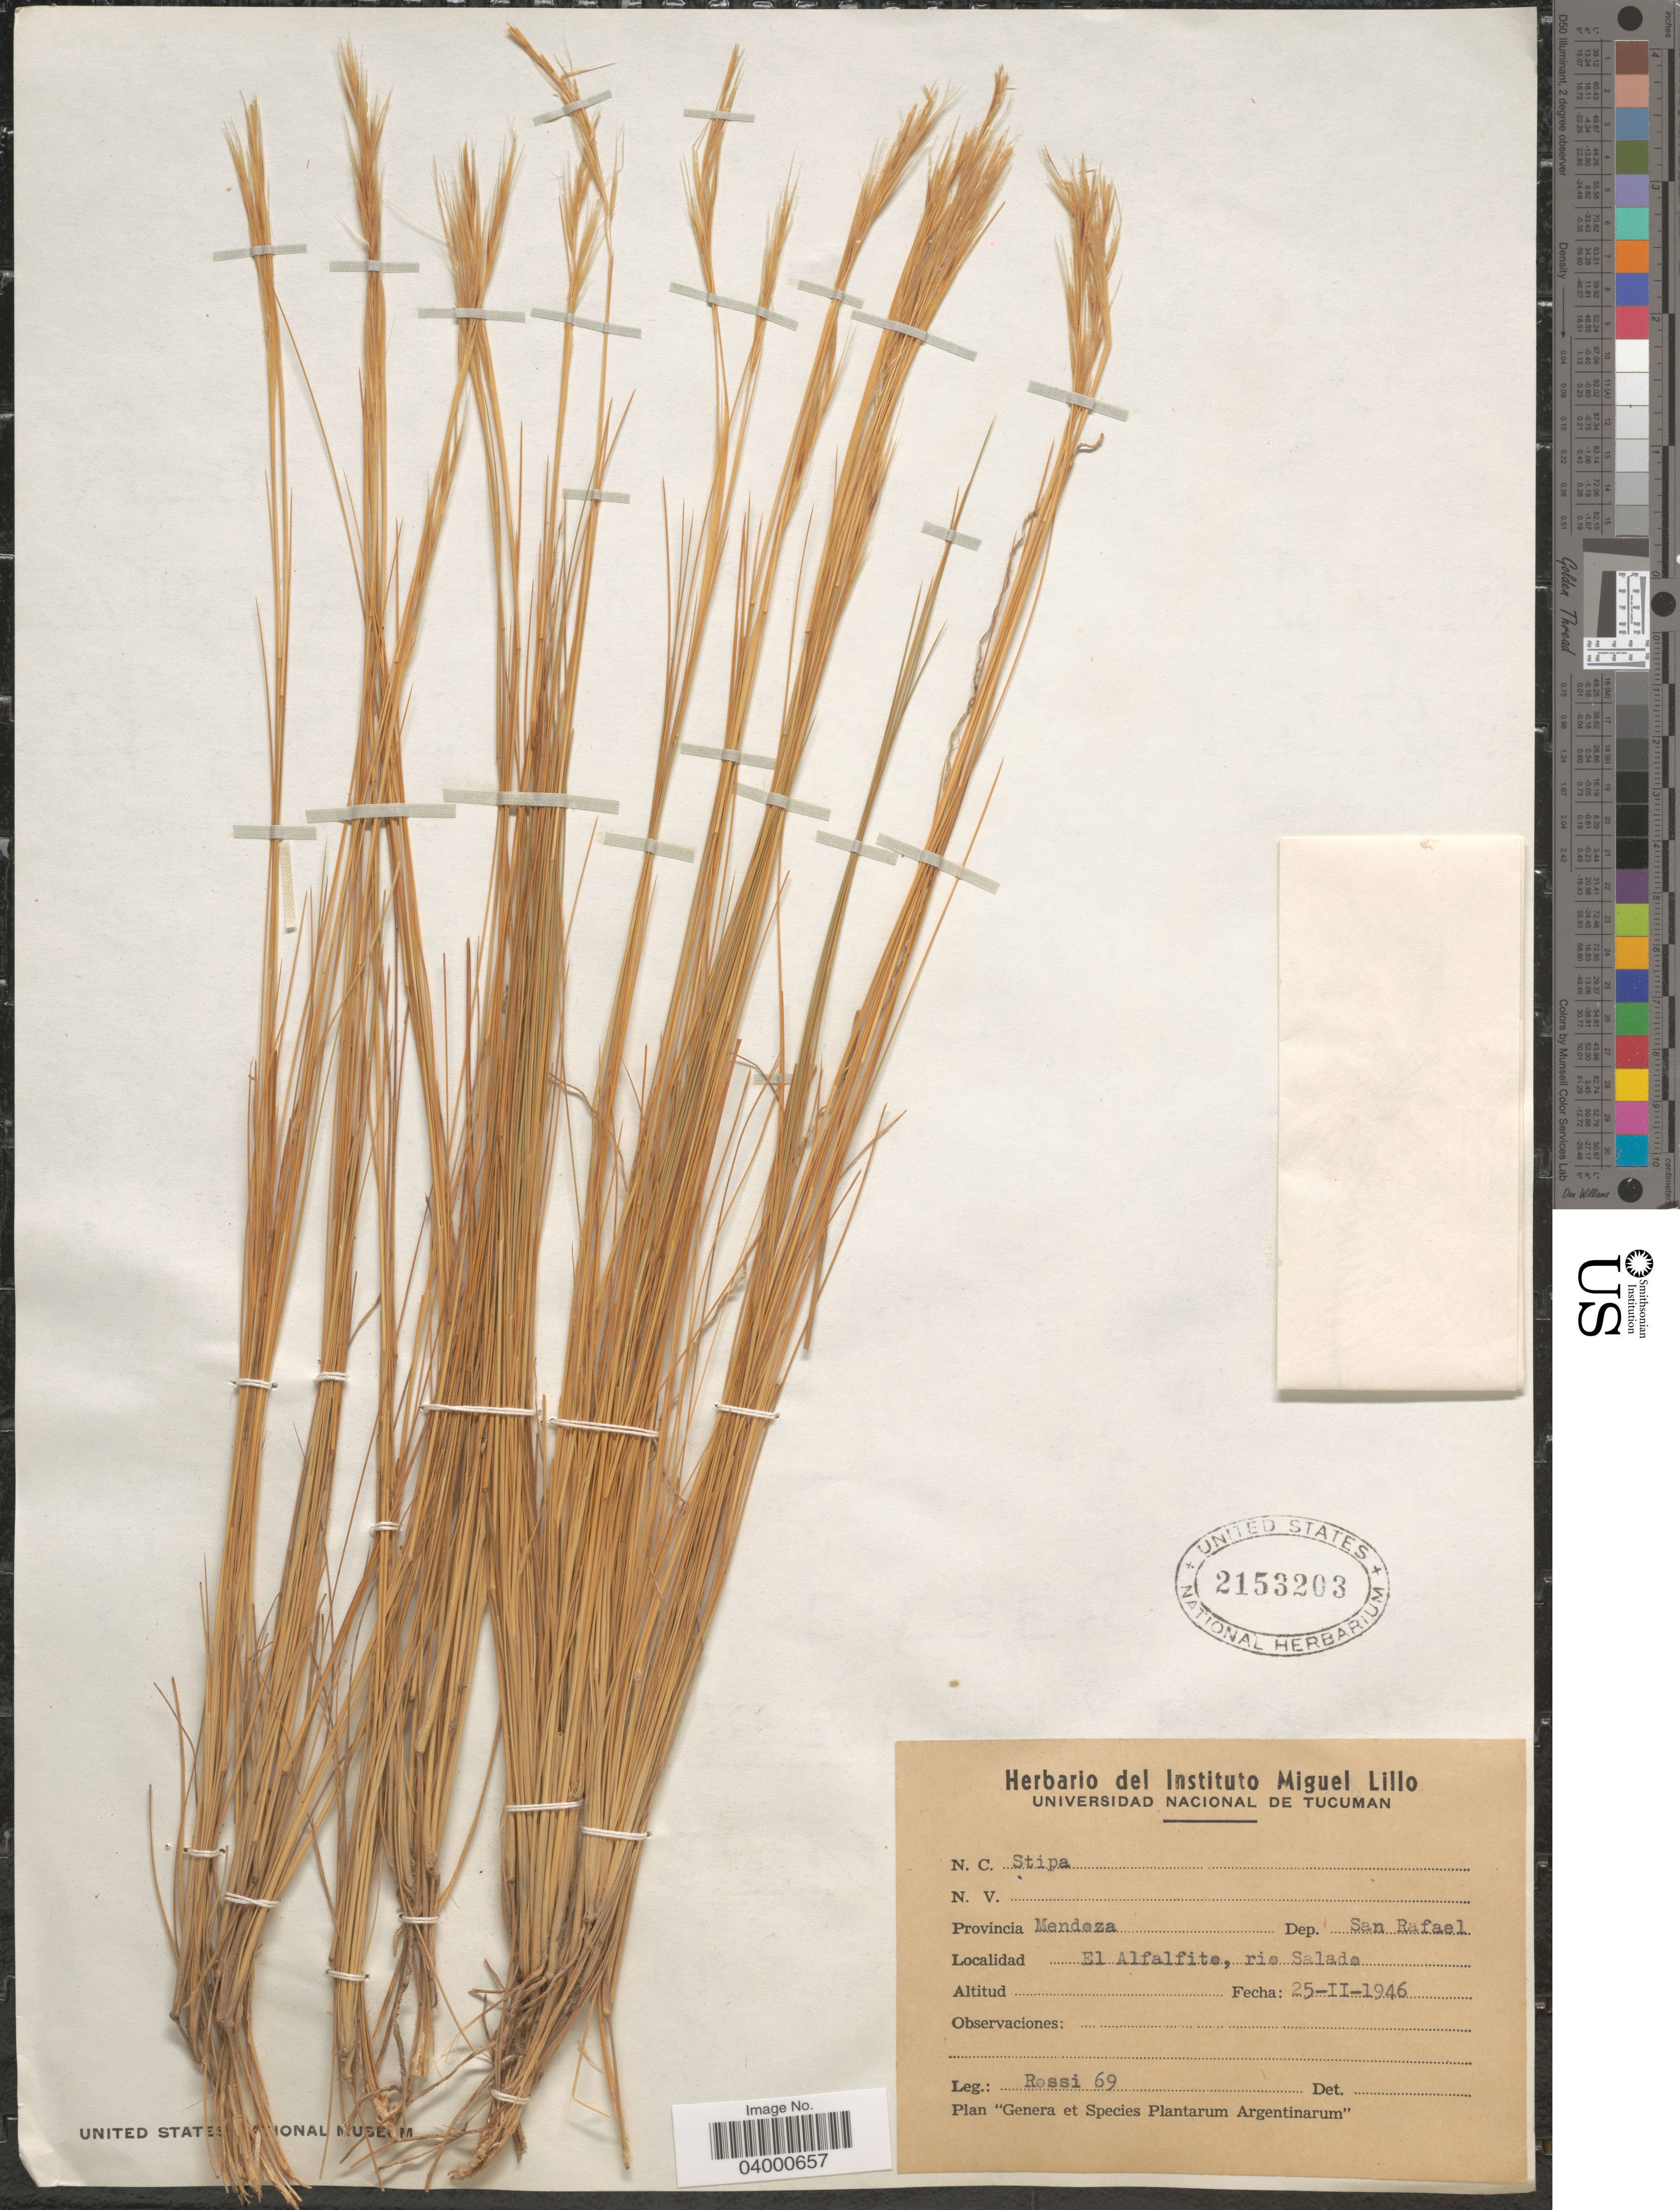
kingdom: Plantae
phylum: Tracheophyta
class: Liliopsida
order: Poales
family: Poaceae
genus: Pappostipa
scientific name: Pappostipa sp.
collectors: Rossi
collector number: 69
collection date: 1946-02-25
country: Argentina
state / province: Mendoza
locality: Dep. San Rafael. El Alfalfite, rio Salado.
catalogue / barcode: US 2153203